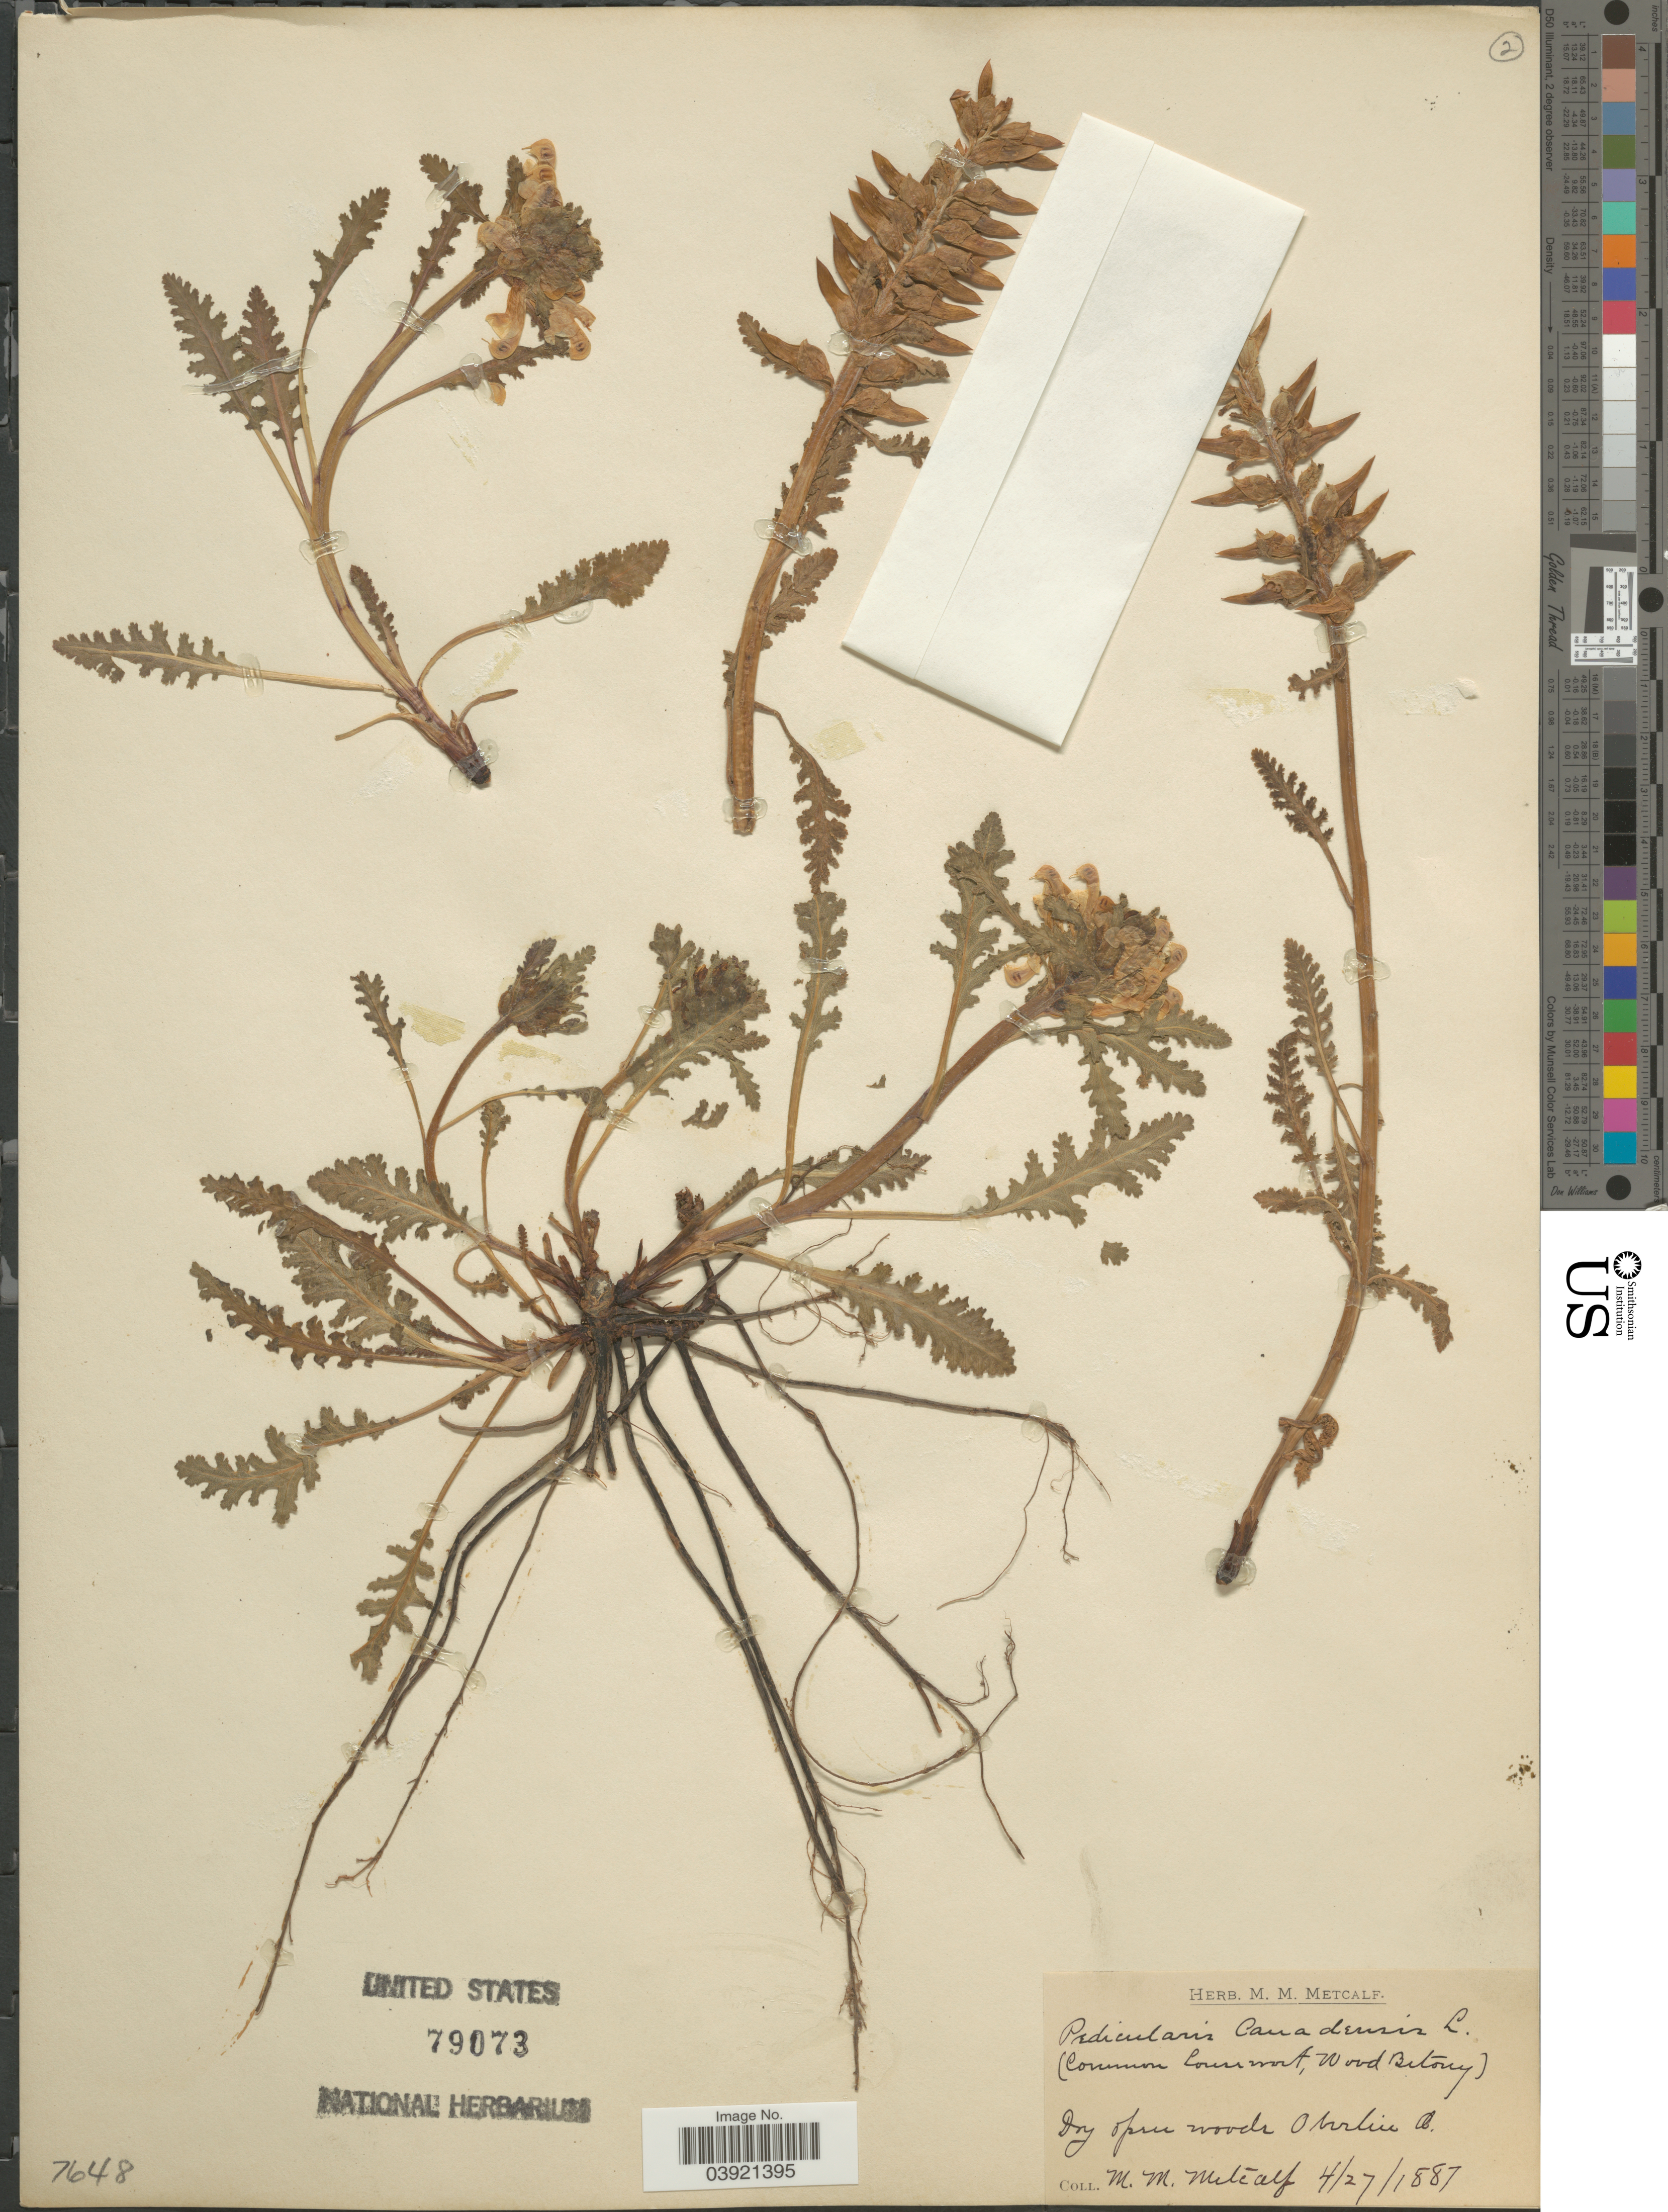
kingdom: Plantae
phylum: Tracheophyta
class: Magnoliopsida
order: Lamiales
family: Orobanchaceae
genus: Pedicularis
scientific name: Pedicularis canadensis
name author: L.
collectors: M. Metcalf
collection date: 1887-04-27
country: United States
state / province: Ohio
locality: Dry open woods Oberlin.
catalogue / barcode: US 79073